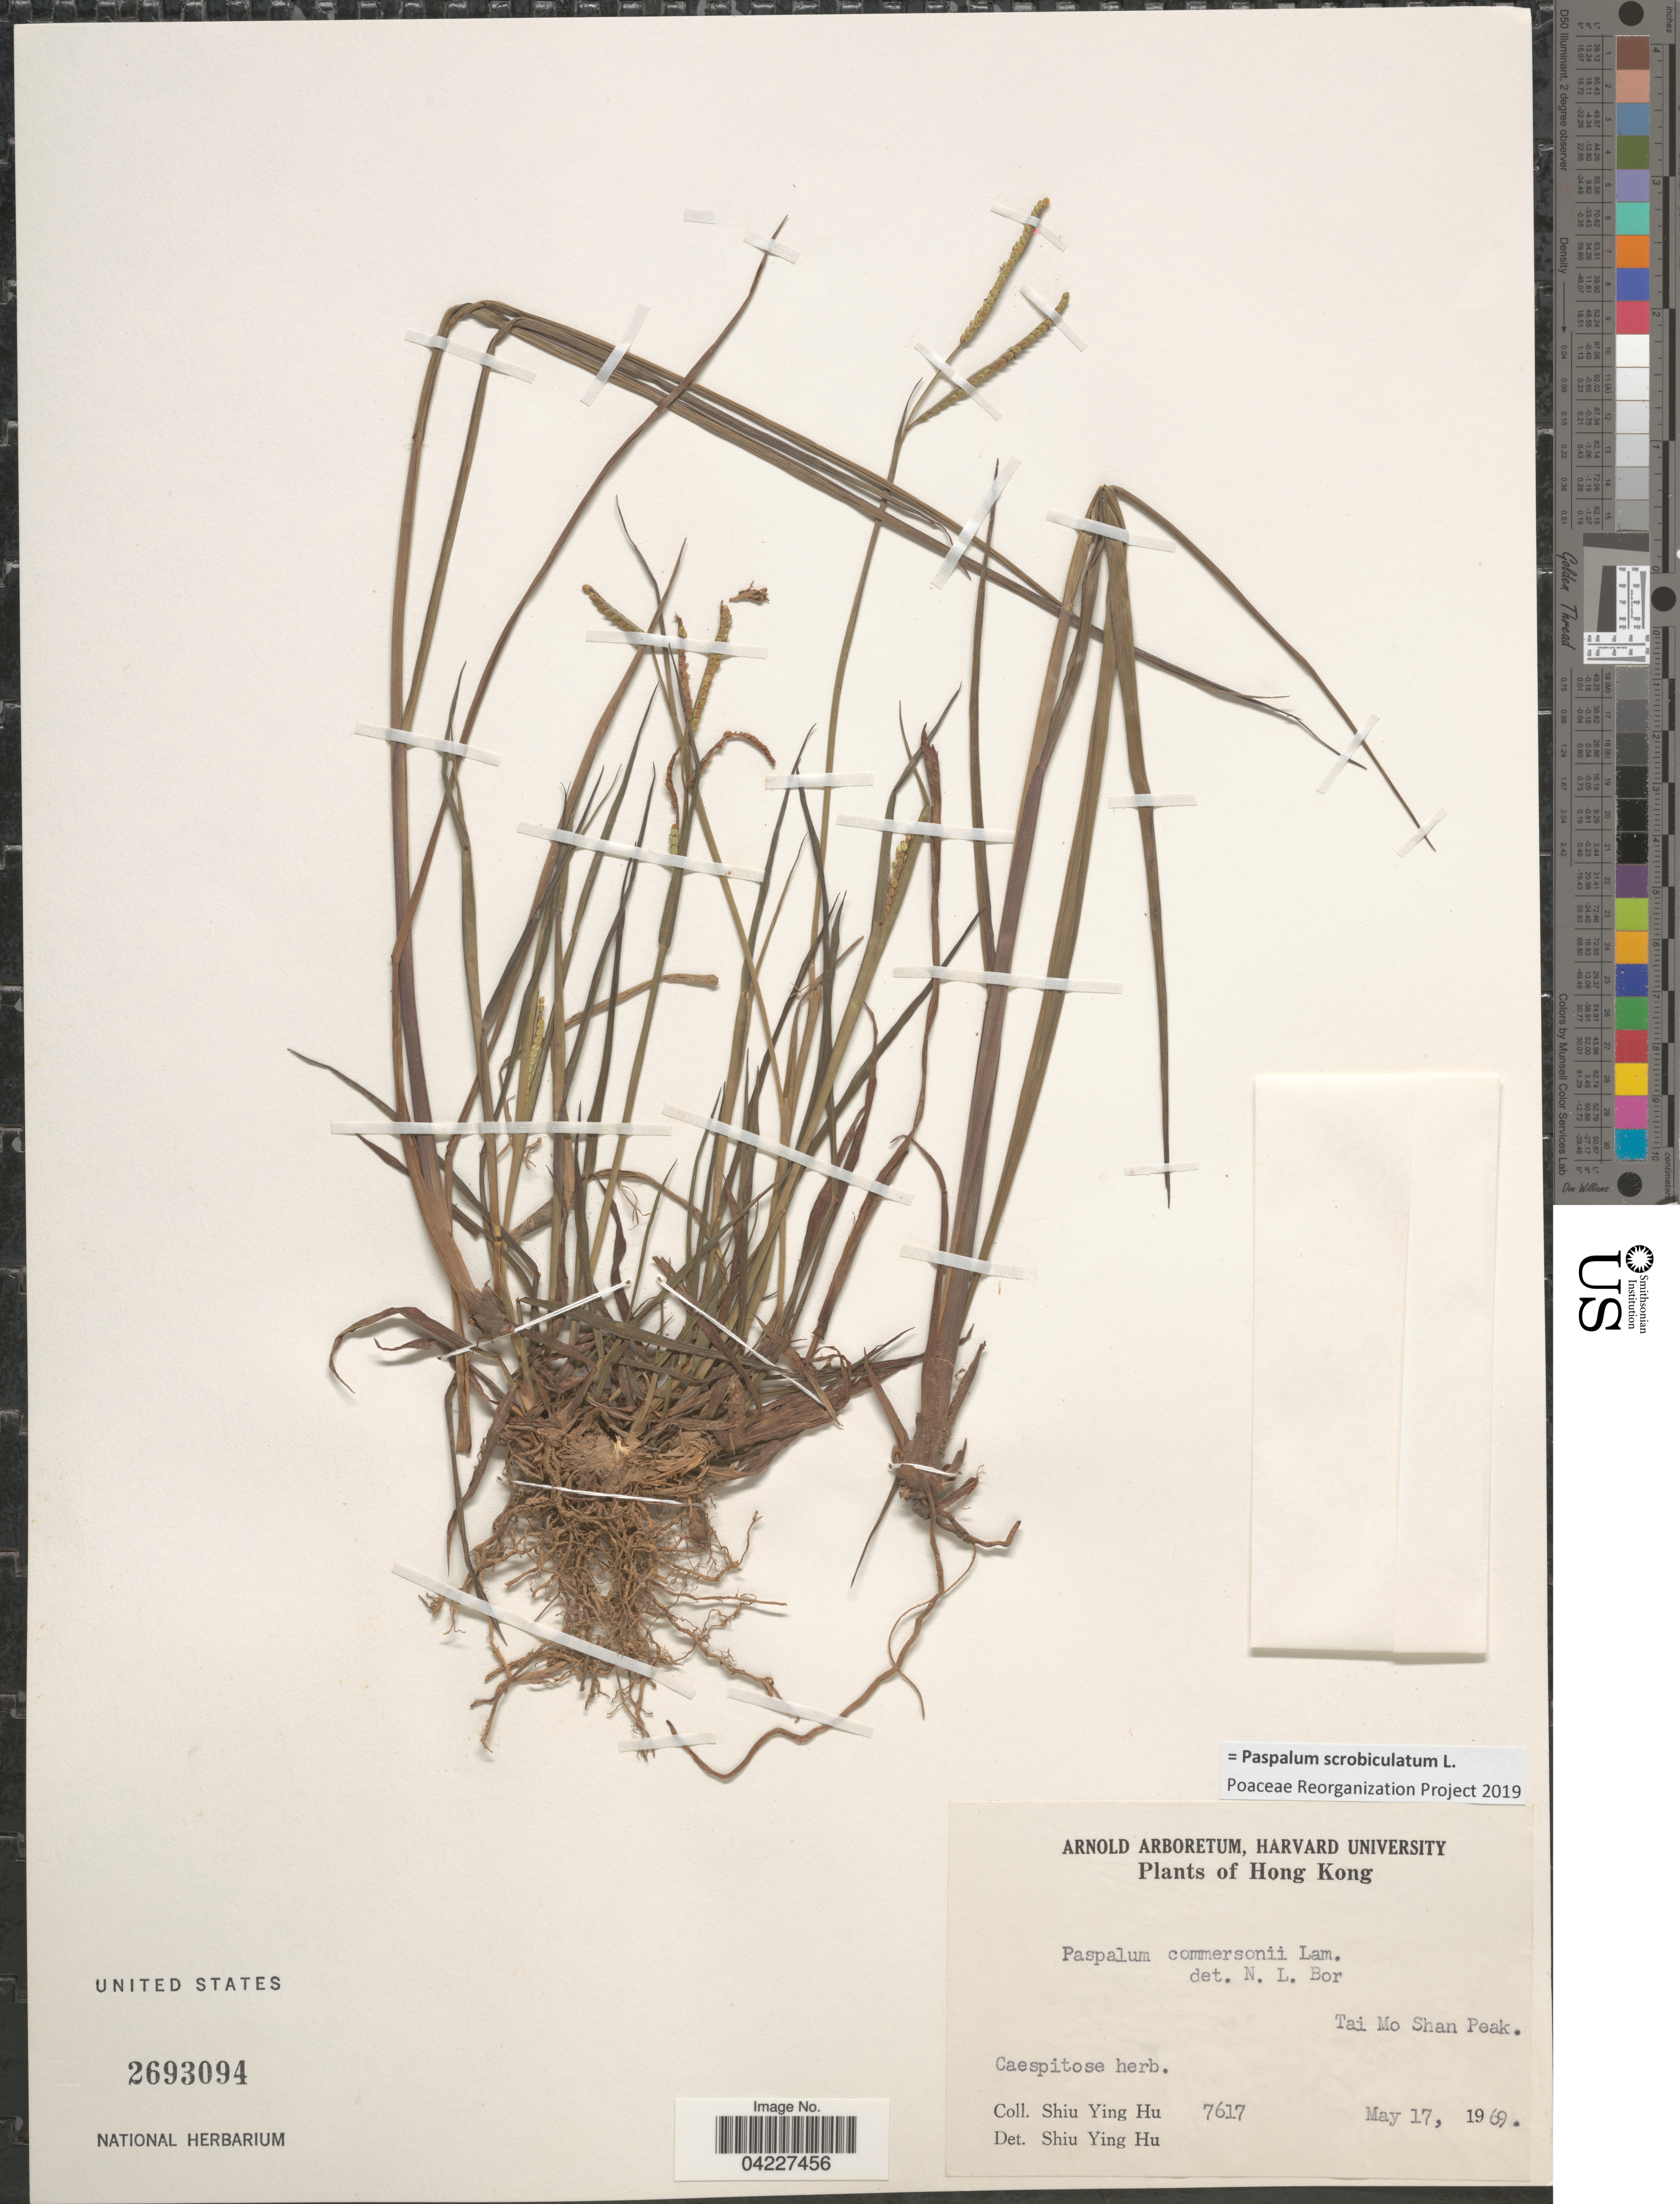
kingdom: Plantae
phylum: Tracheophyta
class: Liliopsida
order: Poales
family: Poaceae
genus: Paspalum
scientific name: Paspalum scrobiculatum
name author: L.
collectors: S. Y. Hu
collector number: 7617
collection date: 1969-05-17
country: China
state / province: Hong Kong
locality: Tai Mo Shan Peak.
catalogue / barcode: US 2693094